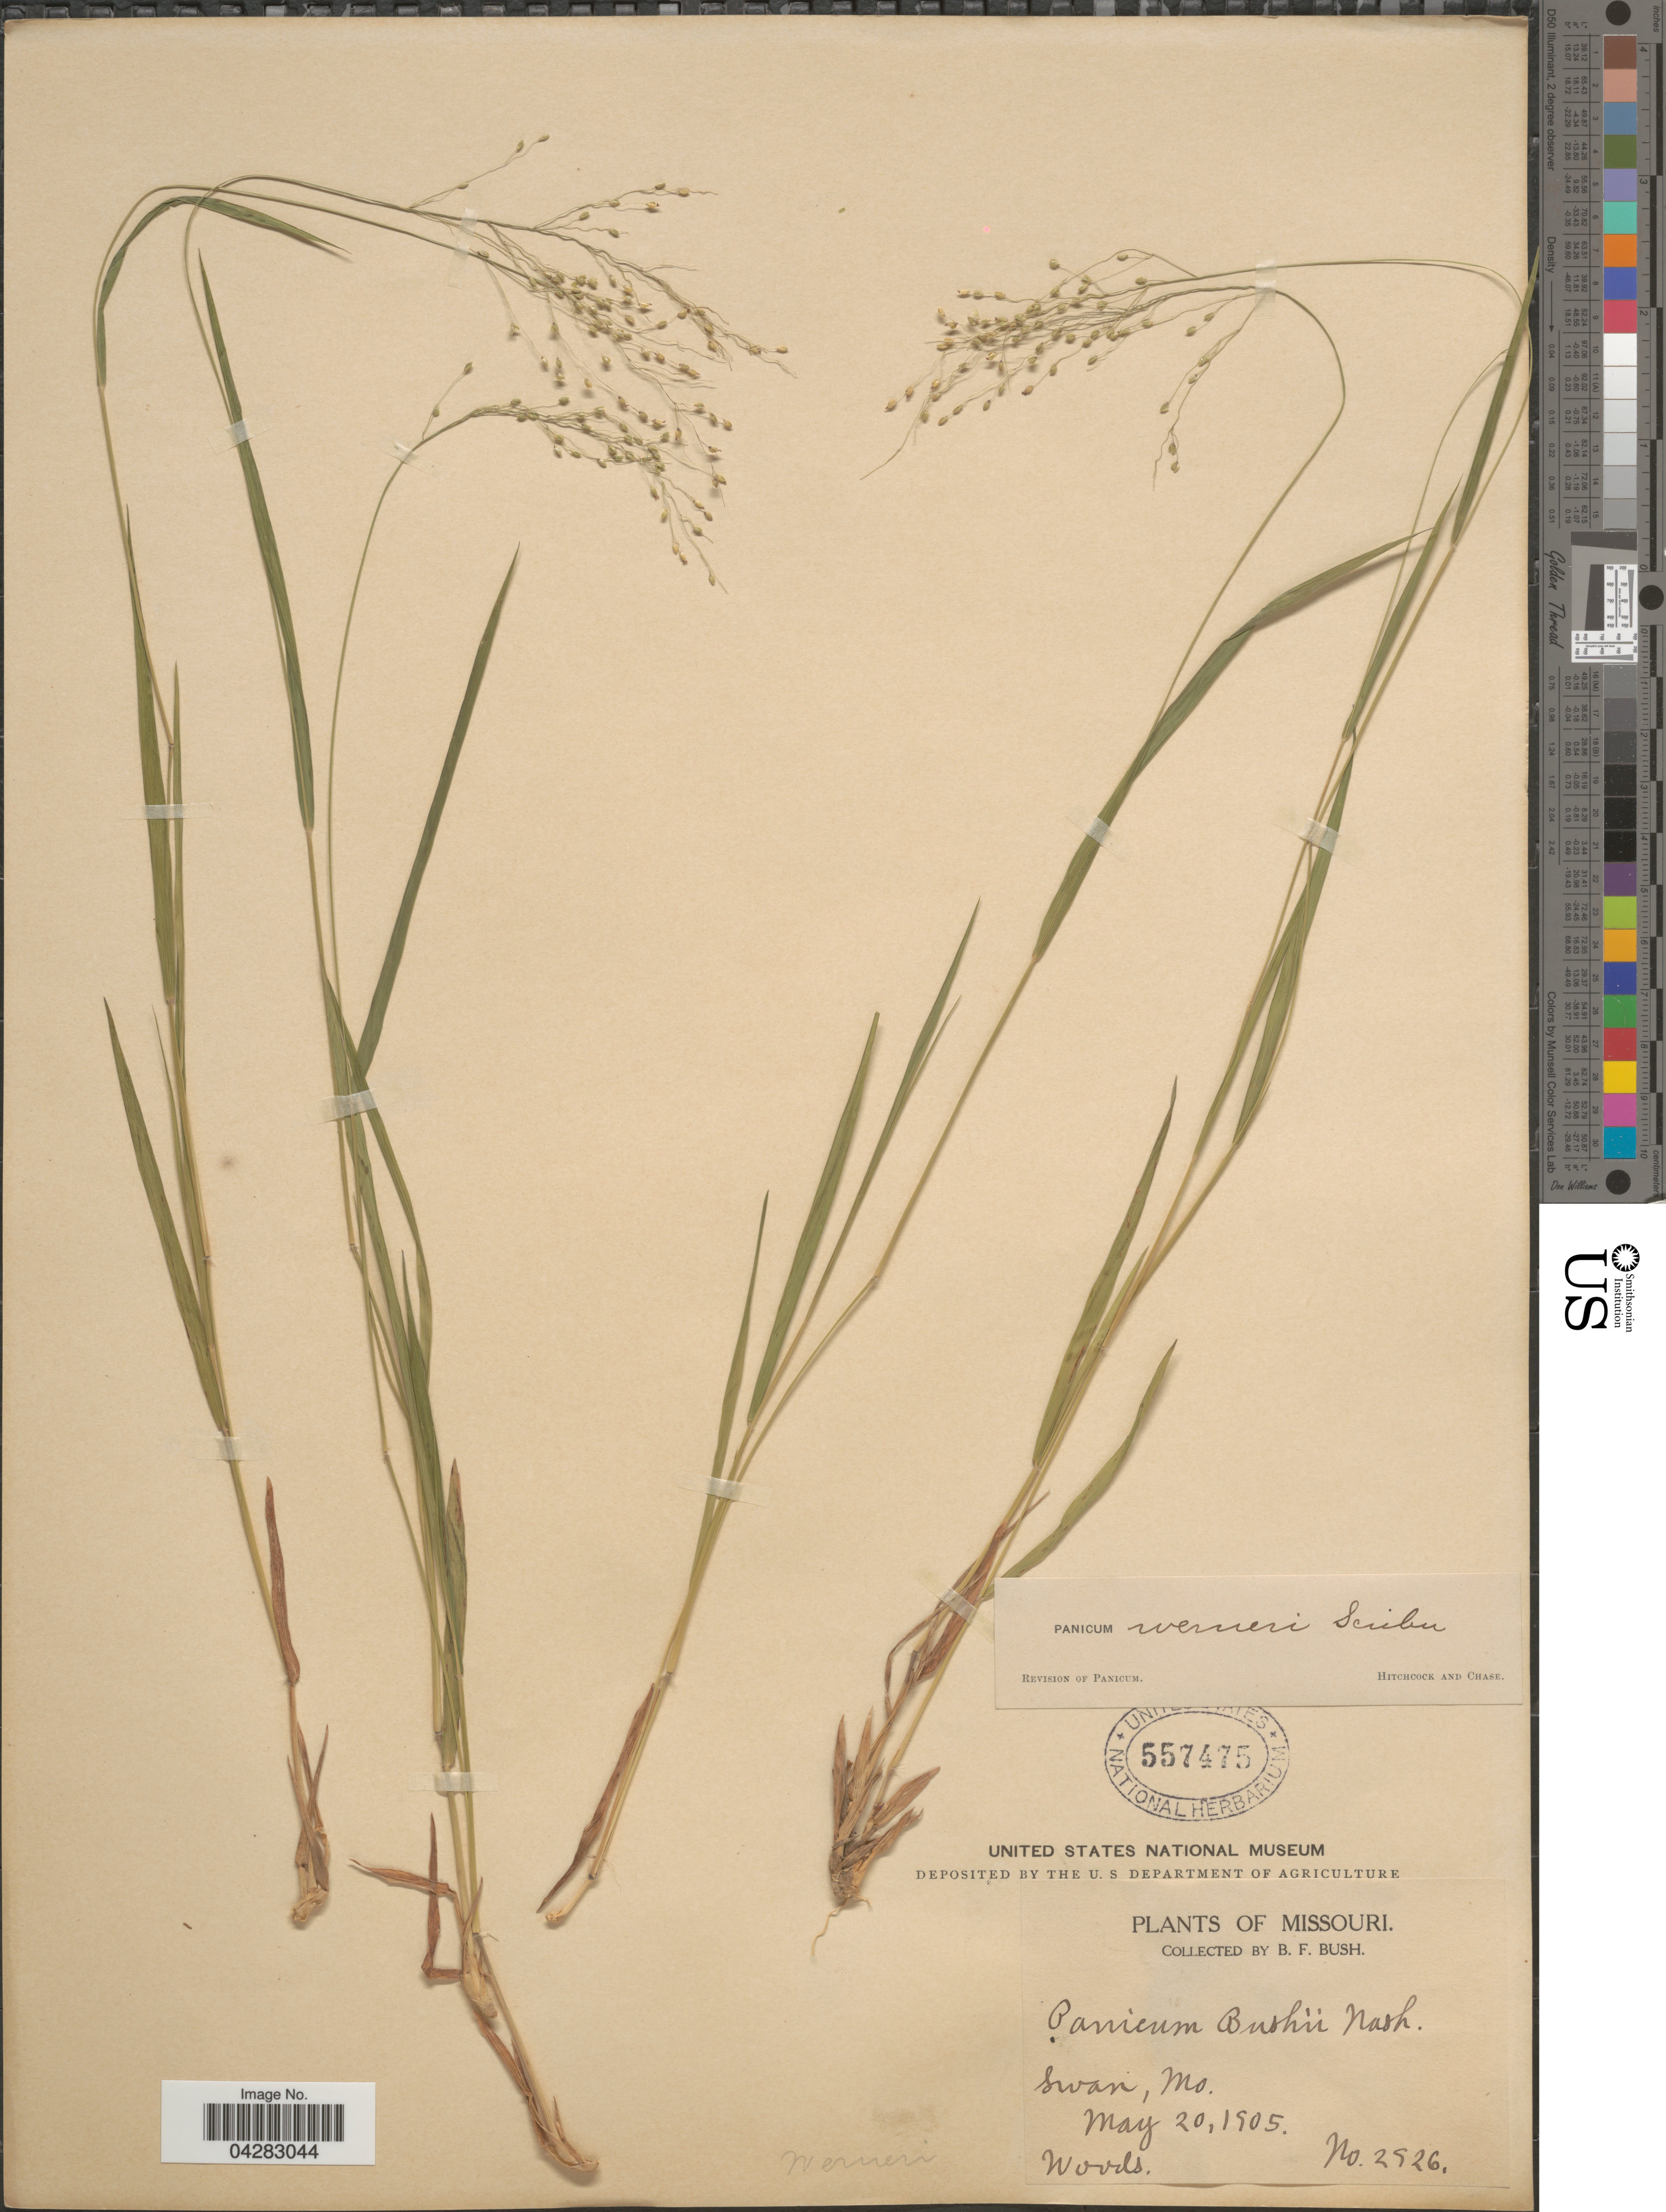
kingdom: Plantae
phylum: Tracheophyta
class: Liliopsida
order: Poales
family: Poaceae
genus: Dichanthelium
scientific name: Dichanthelium linearifolium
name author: (Scribn.) Gould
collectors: B. F. Bush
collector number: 2926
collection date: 1905-05-20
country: United States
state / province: Missouri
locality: Swan. Woods.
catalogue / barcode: US 557475